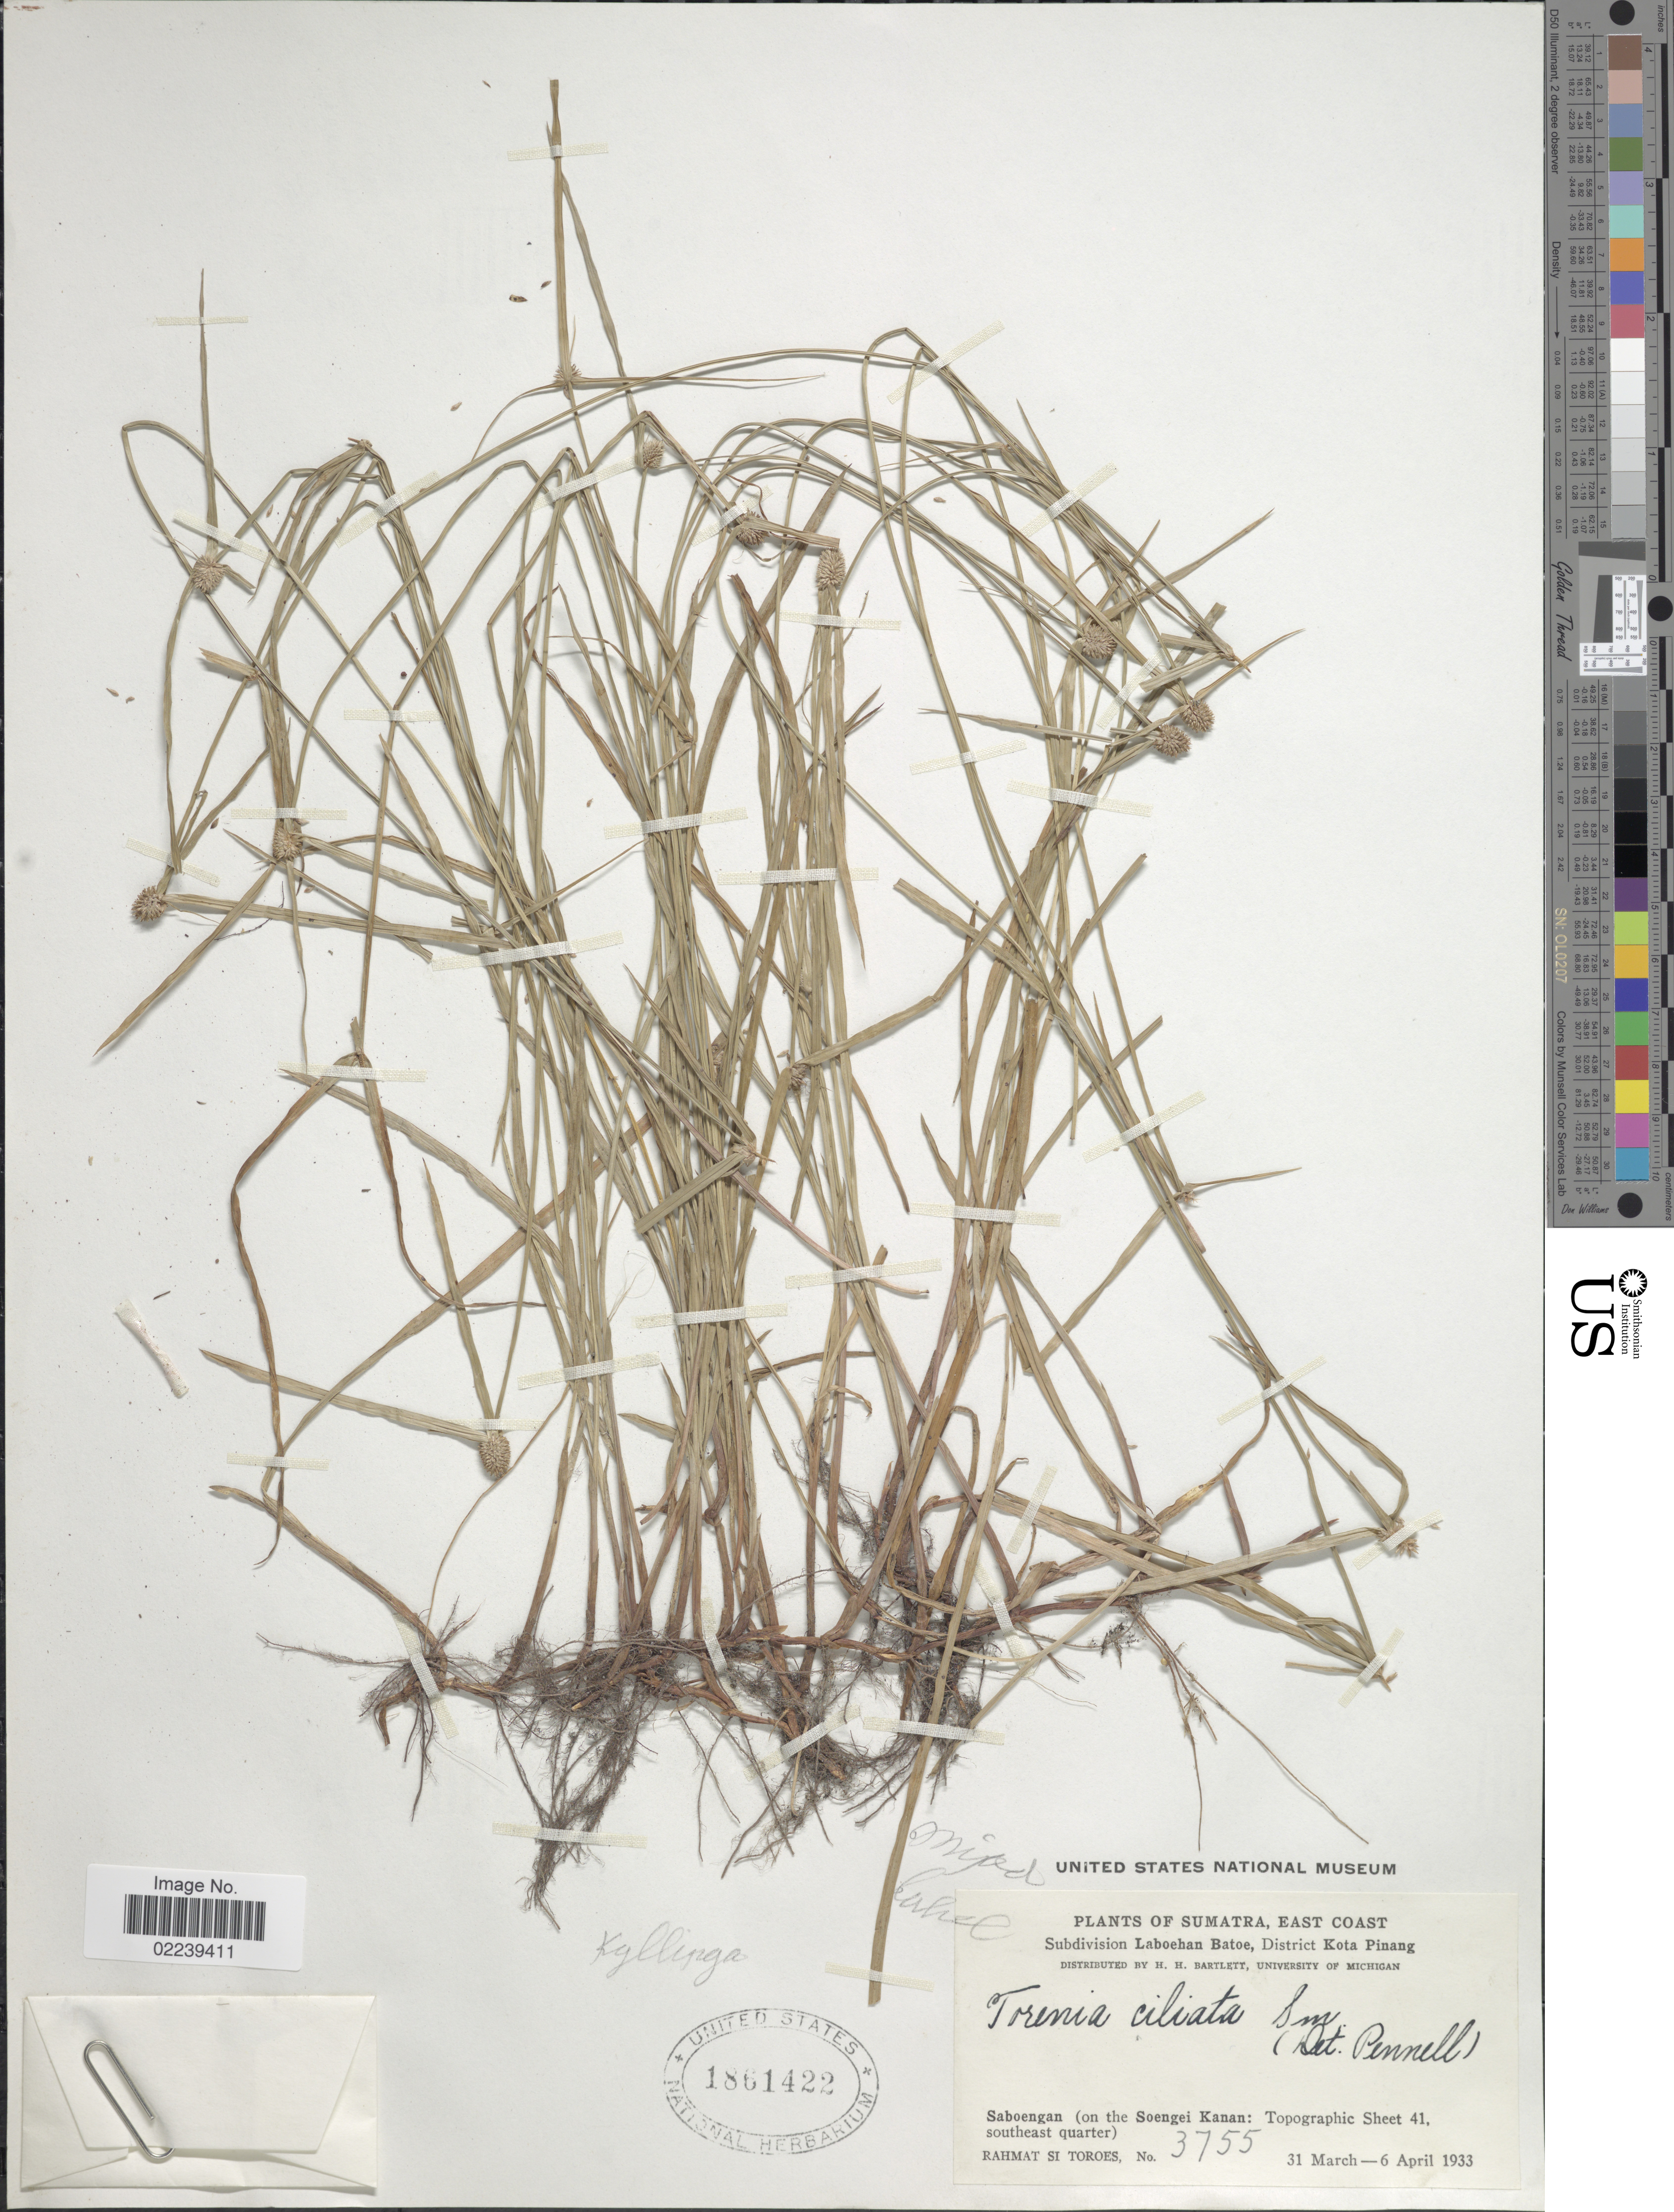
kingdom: Plantae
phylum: Tracheophyta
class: Liliopsida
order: Poales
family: Cyperaceae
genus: Cyperus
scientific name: Cyperus brevifolius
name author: (Rottb.) Hassk.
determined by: Strong, M. T., (US), Smithsonian Institution - National Museum of Natural History (UNITED STATES)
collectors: Rahmat Si Boeea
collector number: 3755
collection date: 1933-03-31/1933-04-06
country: Indonesia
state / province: Sumatra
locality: East Coast, Subdivision Laboehan Batoe, District Kota Pinang, Saboengan (on the Soengei Kanan: Topographic Sheet 41, southeast quarter)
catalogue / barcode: US 1861422